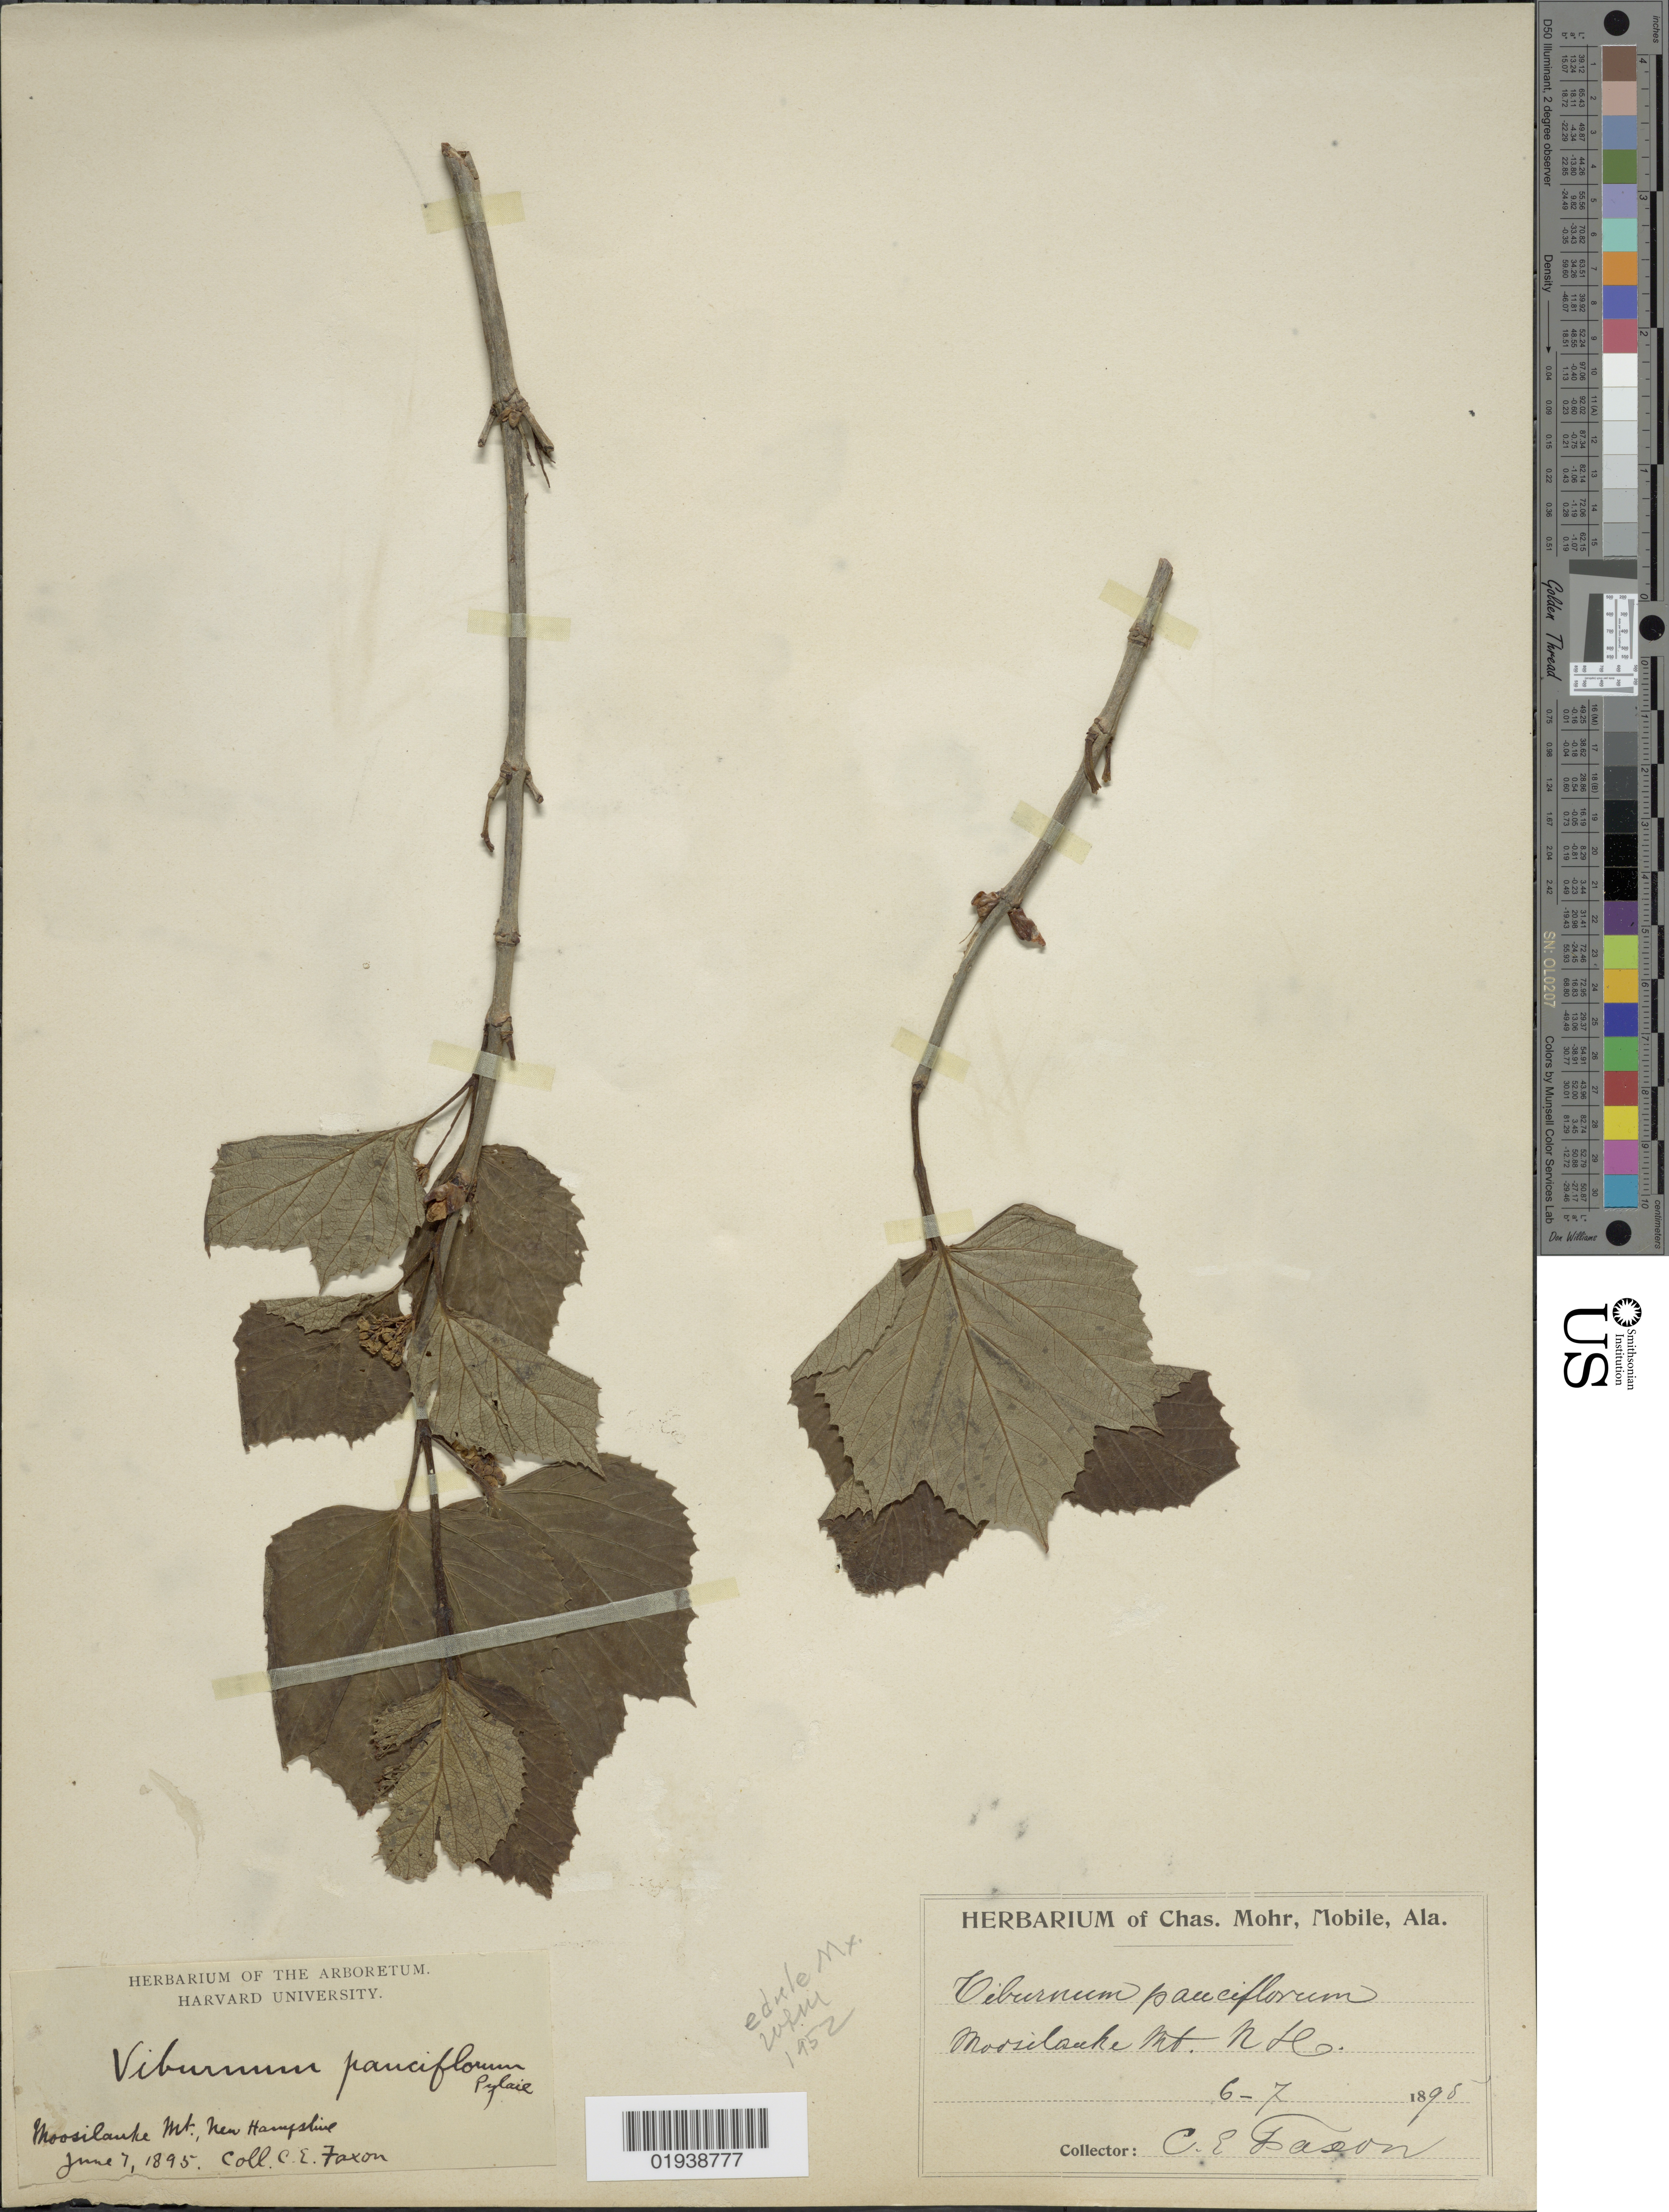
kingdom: Plantae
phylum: Tracheophyta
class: Magnoliopsida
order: Dipsacales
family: Viburnaceae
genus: Viburnum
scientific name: Viburnum edule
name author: (Michx.) Raf.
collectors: C. Faxon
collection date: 1895-06-07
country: United States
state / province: New Hampshire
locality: Moosilanke Mt.